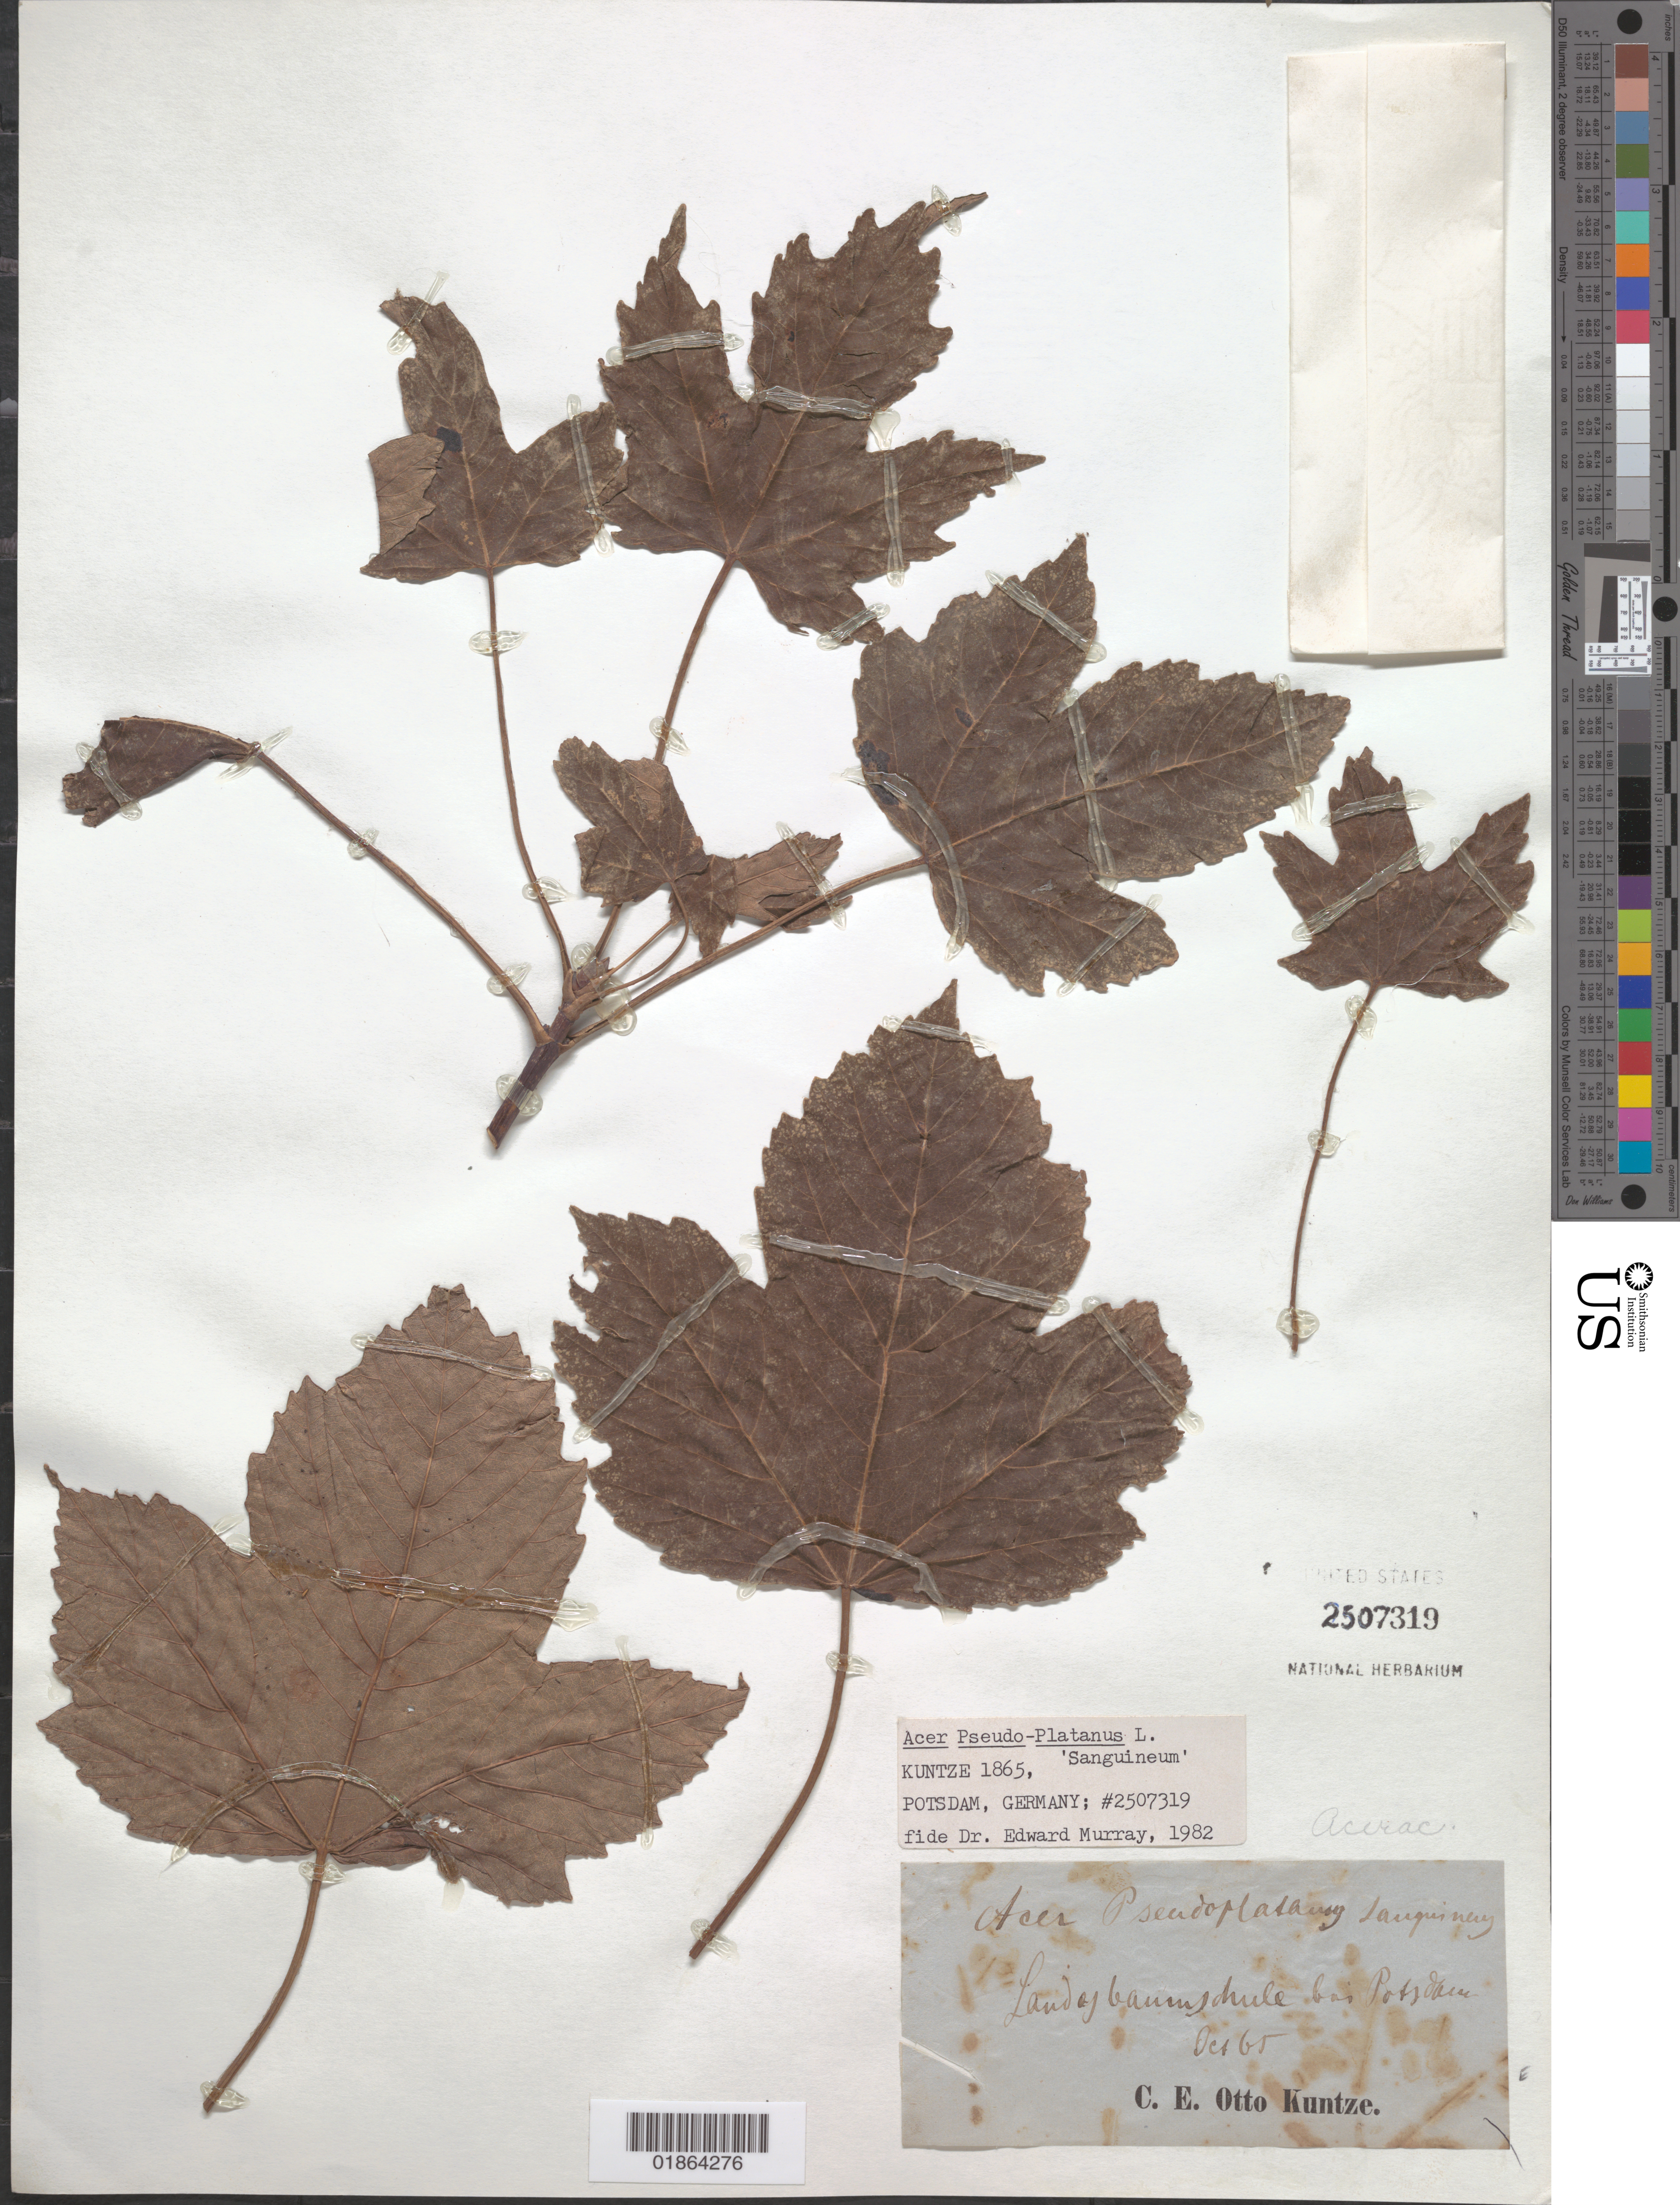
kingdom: Plantae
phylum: Tracheophyta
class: Magnoliopsida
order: Sapindales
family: Sapindaceae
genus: Acer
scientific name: Acer pseudoplatanus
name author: L.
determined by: Murray, Edward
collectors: C.E.O. Kuntze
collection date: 1865-10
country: Germany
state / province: Brandenburg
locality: Potsdam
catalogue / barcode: US 2507319